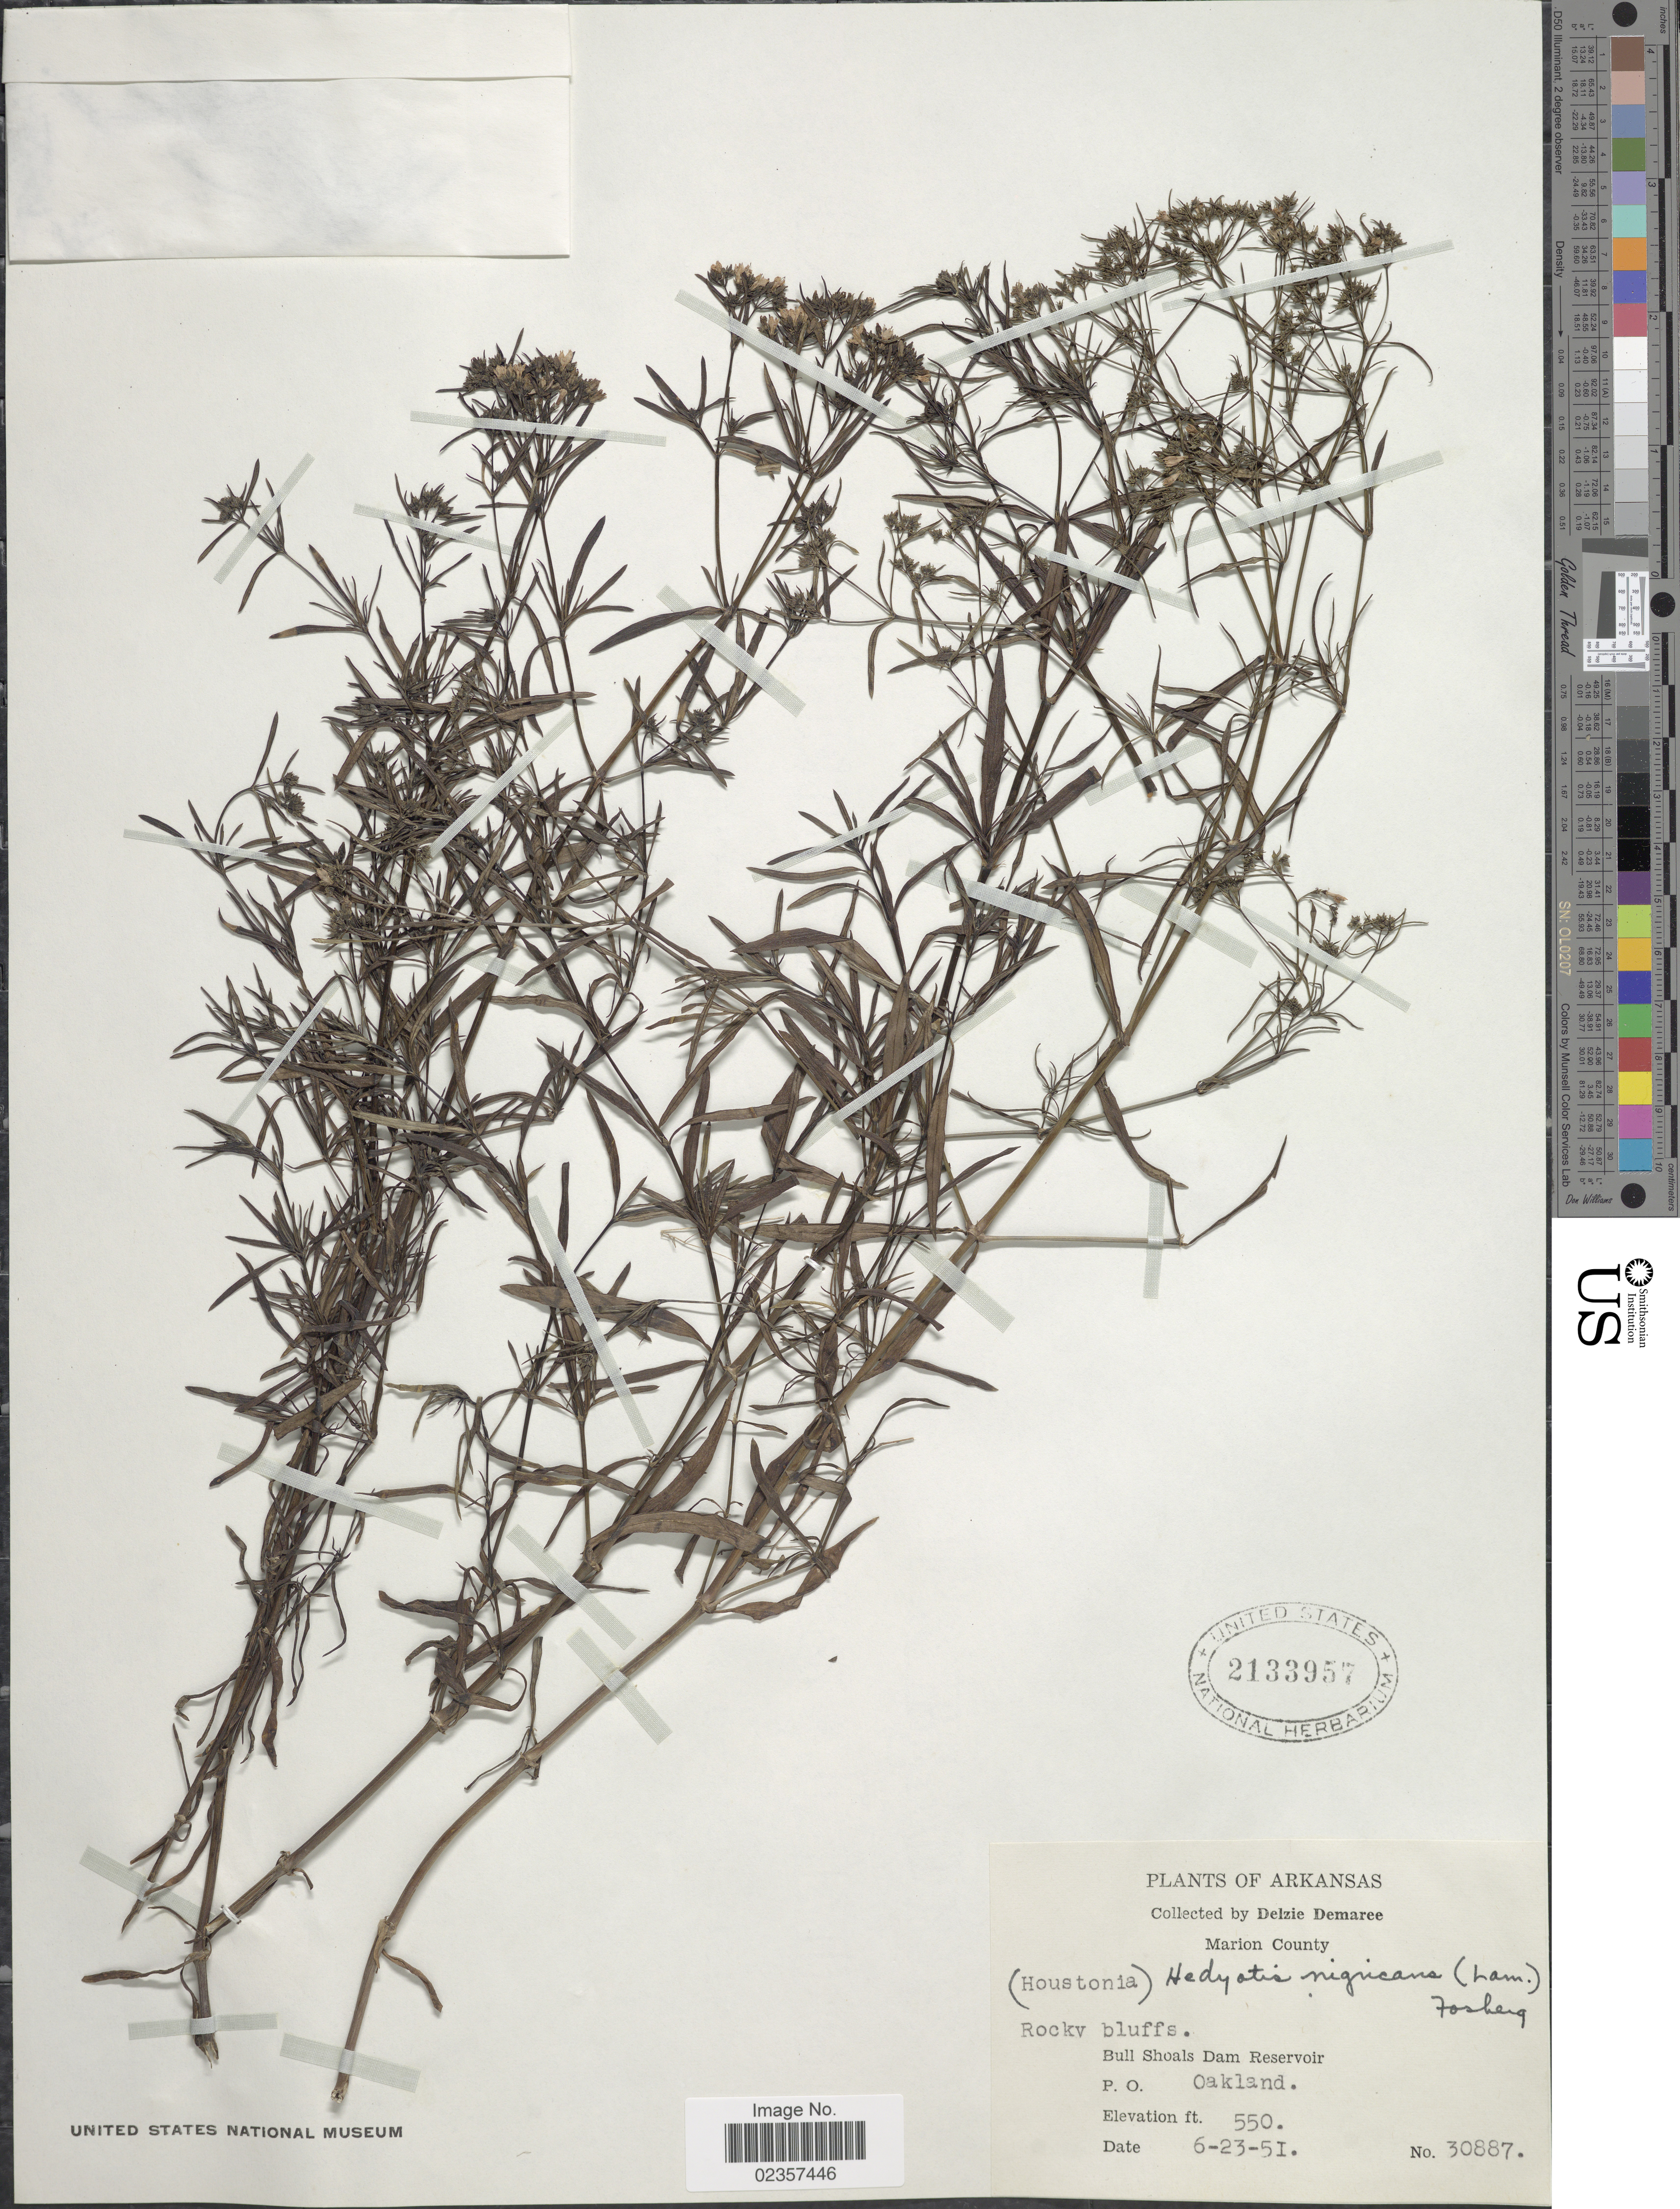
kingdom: Plantae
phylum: Tracheophyta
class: Magnoliopsida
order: Gentianales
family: Rubiaceae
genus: Houstonia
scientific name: Houstonia nigricans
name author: (Lam.) Fernald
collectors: D. Demaree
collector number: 30887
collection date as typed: Transcribed d/m/y: 23/6/51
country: United States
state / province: Arkansas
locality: Marion County. Bull Shoals Dam Reservoir. P. O. Oakland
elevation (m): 168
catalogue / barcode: US 2133957